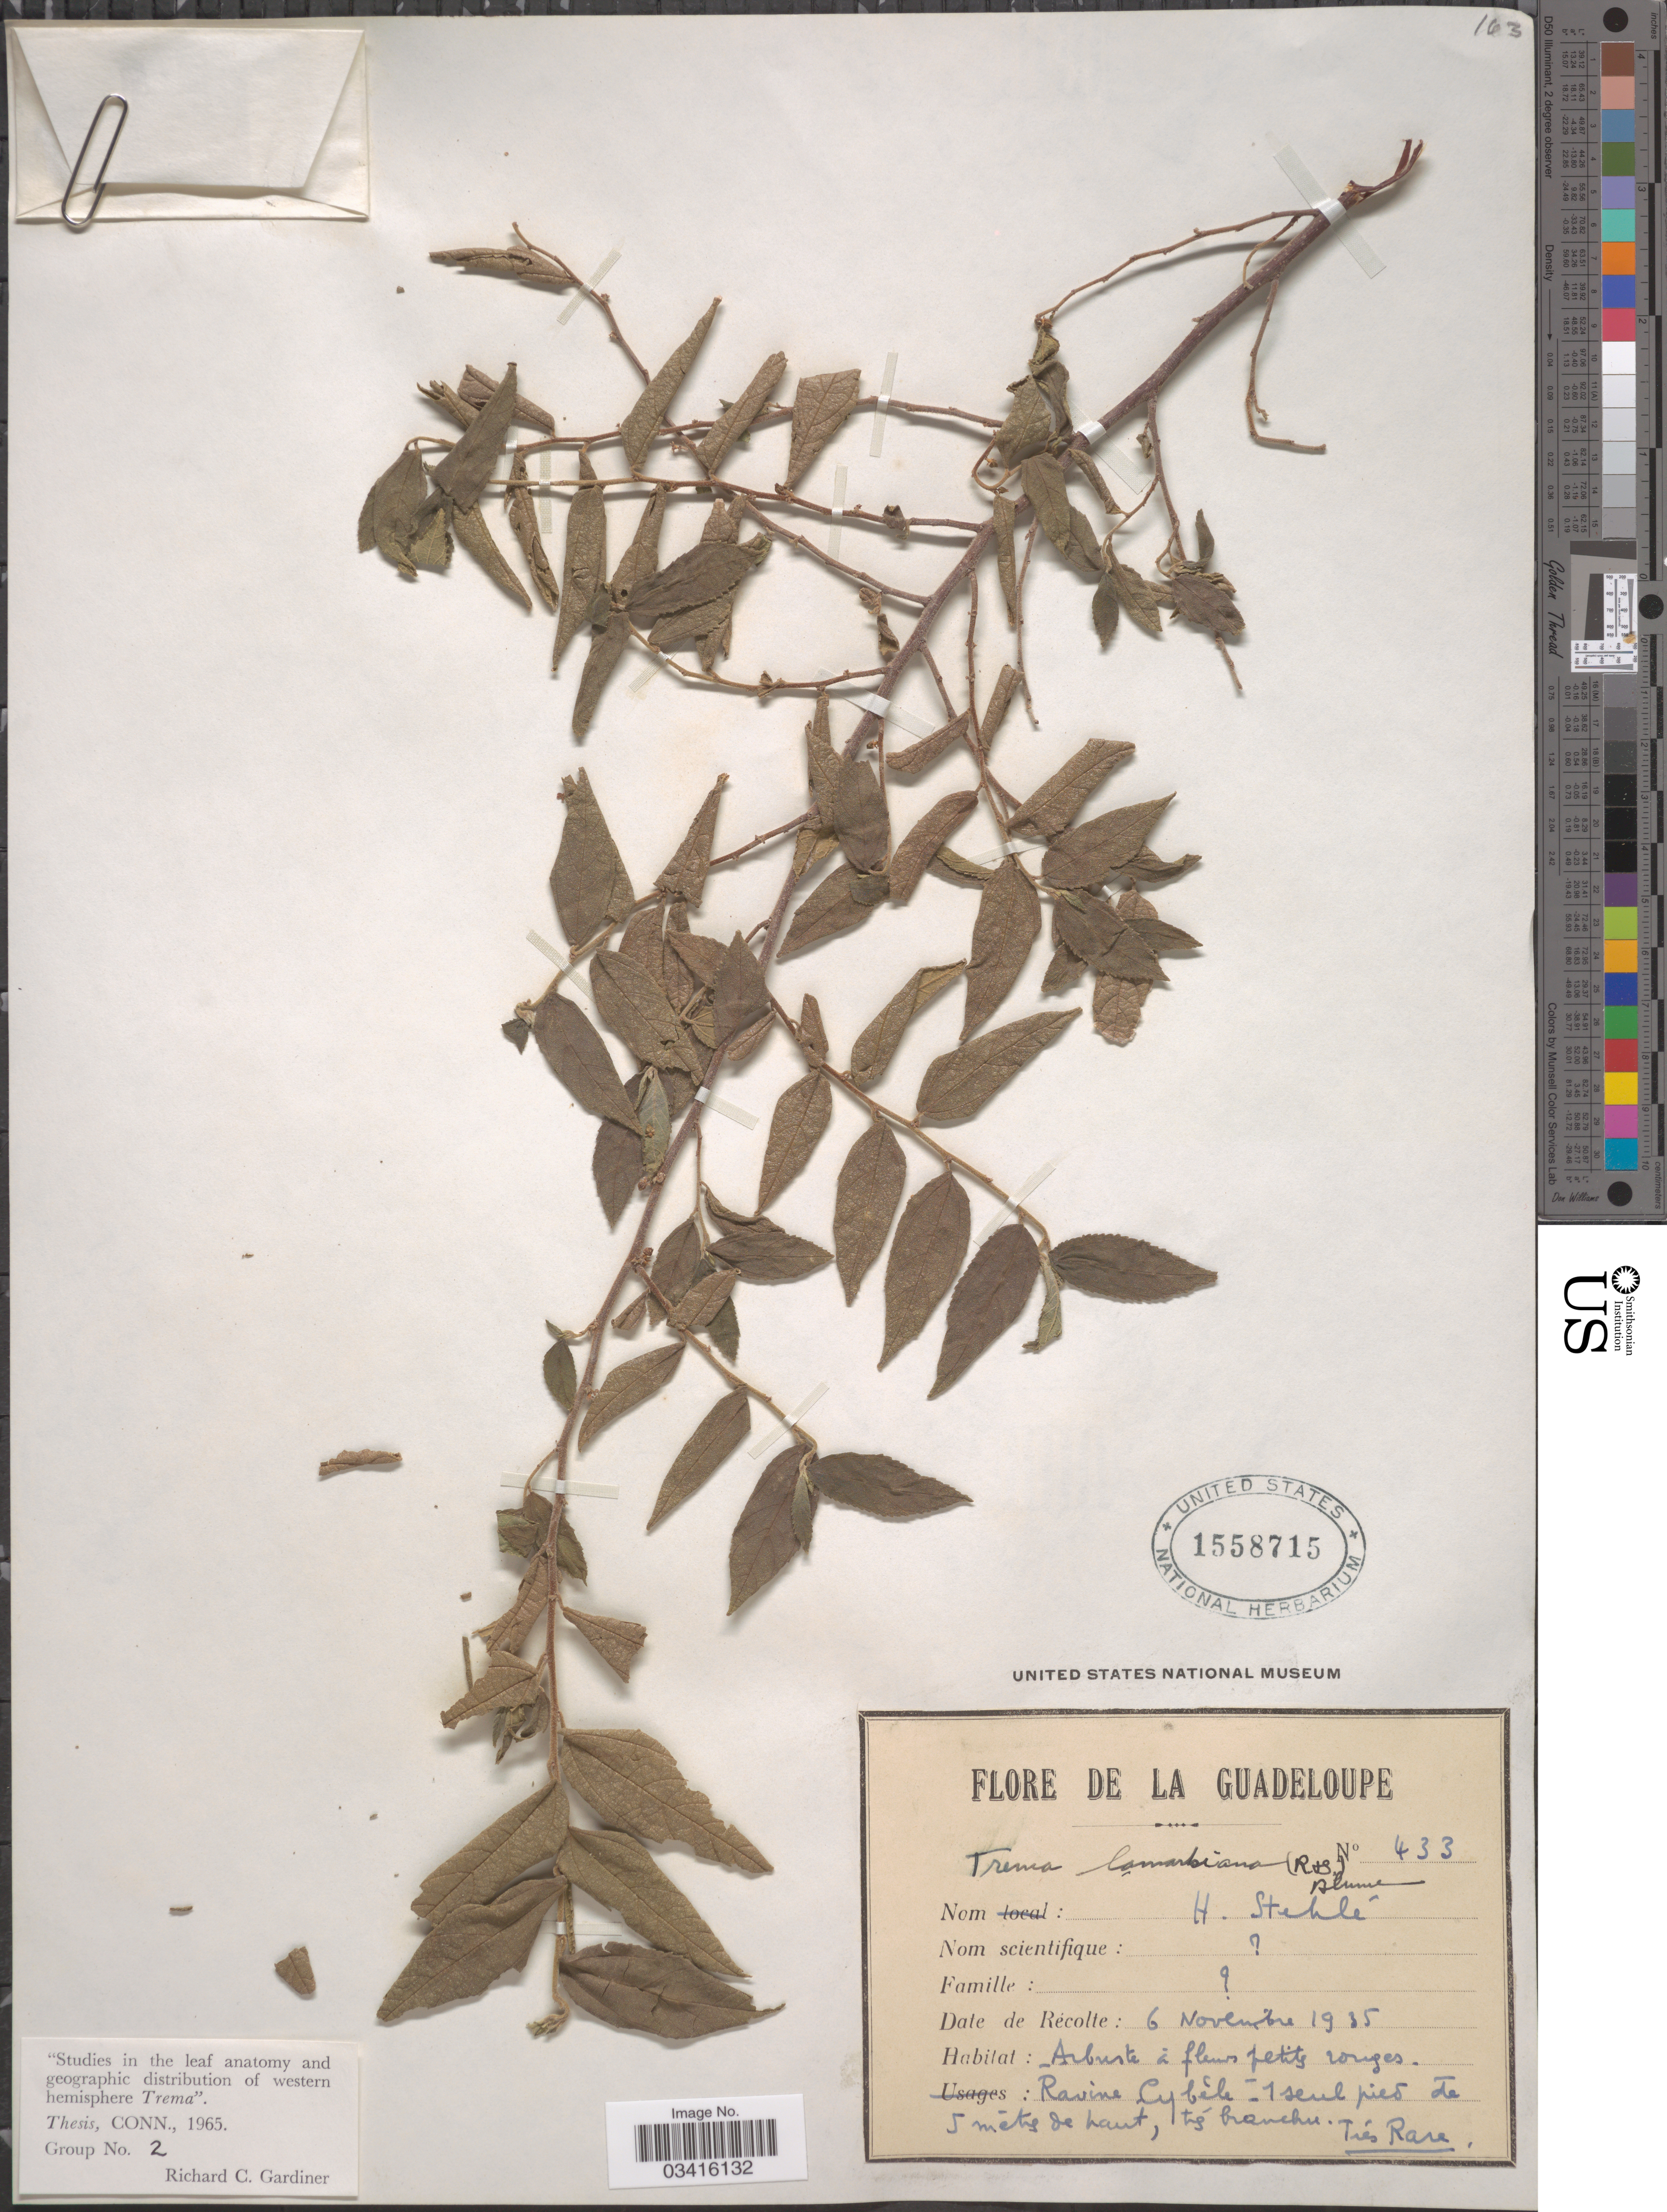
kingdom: Plantae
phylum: Tracheophyta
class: Magnoliopsida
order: Rosales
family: Cannabaceae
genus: Trema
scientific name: Trema lamarckianum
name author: (Schult.) Blume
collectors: H. Stehlé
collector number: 433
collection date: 1935-11-06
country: Guadeloupe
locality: Ravine Cybéle.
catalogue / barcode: US 1558715